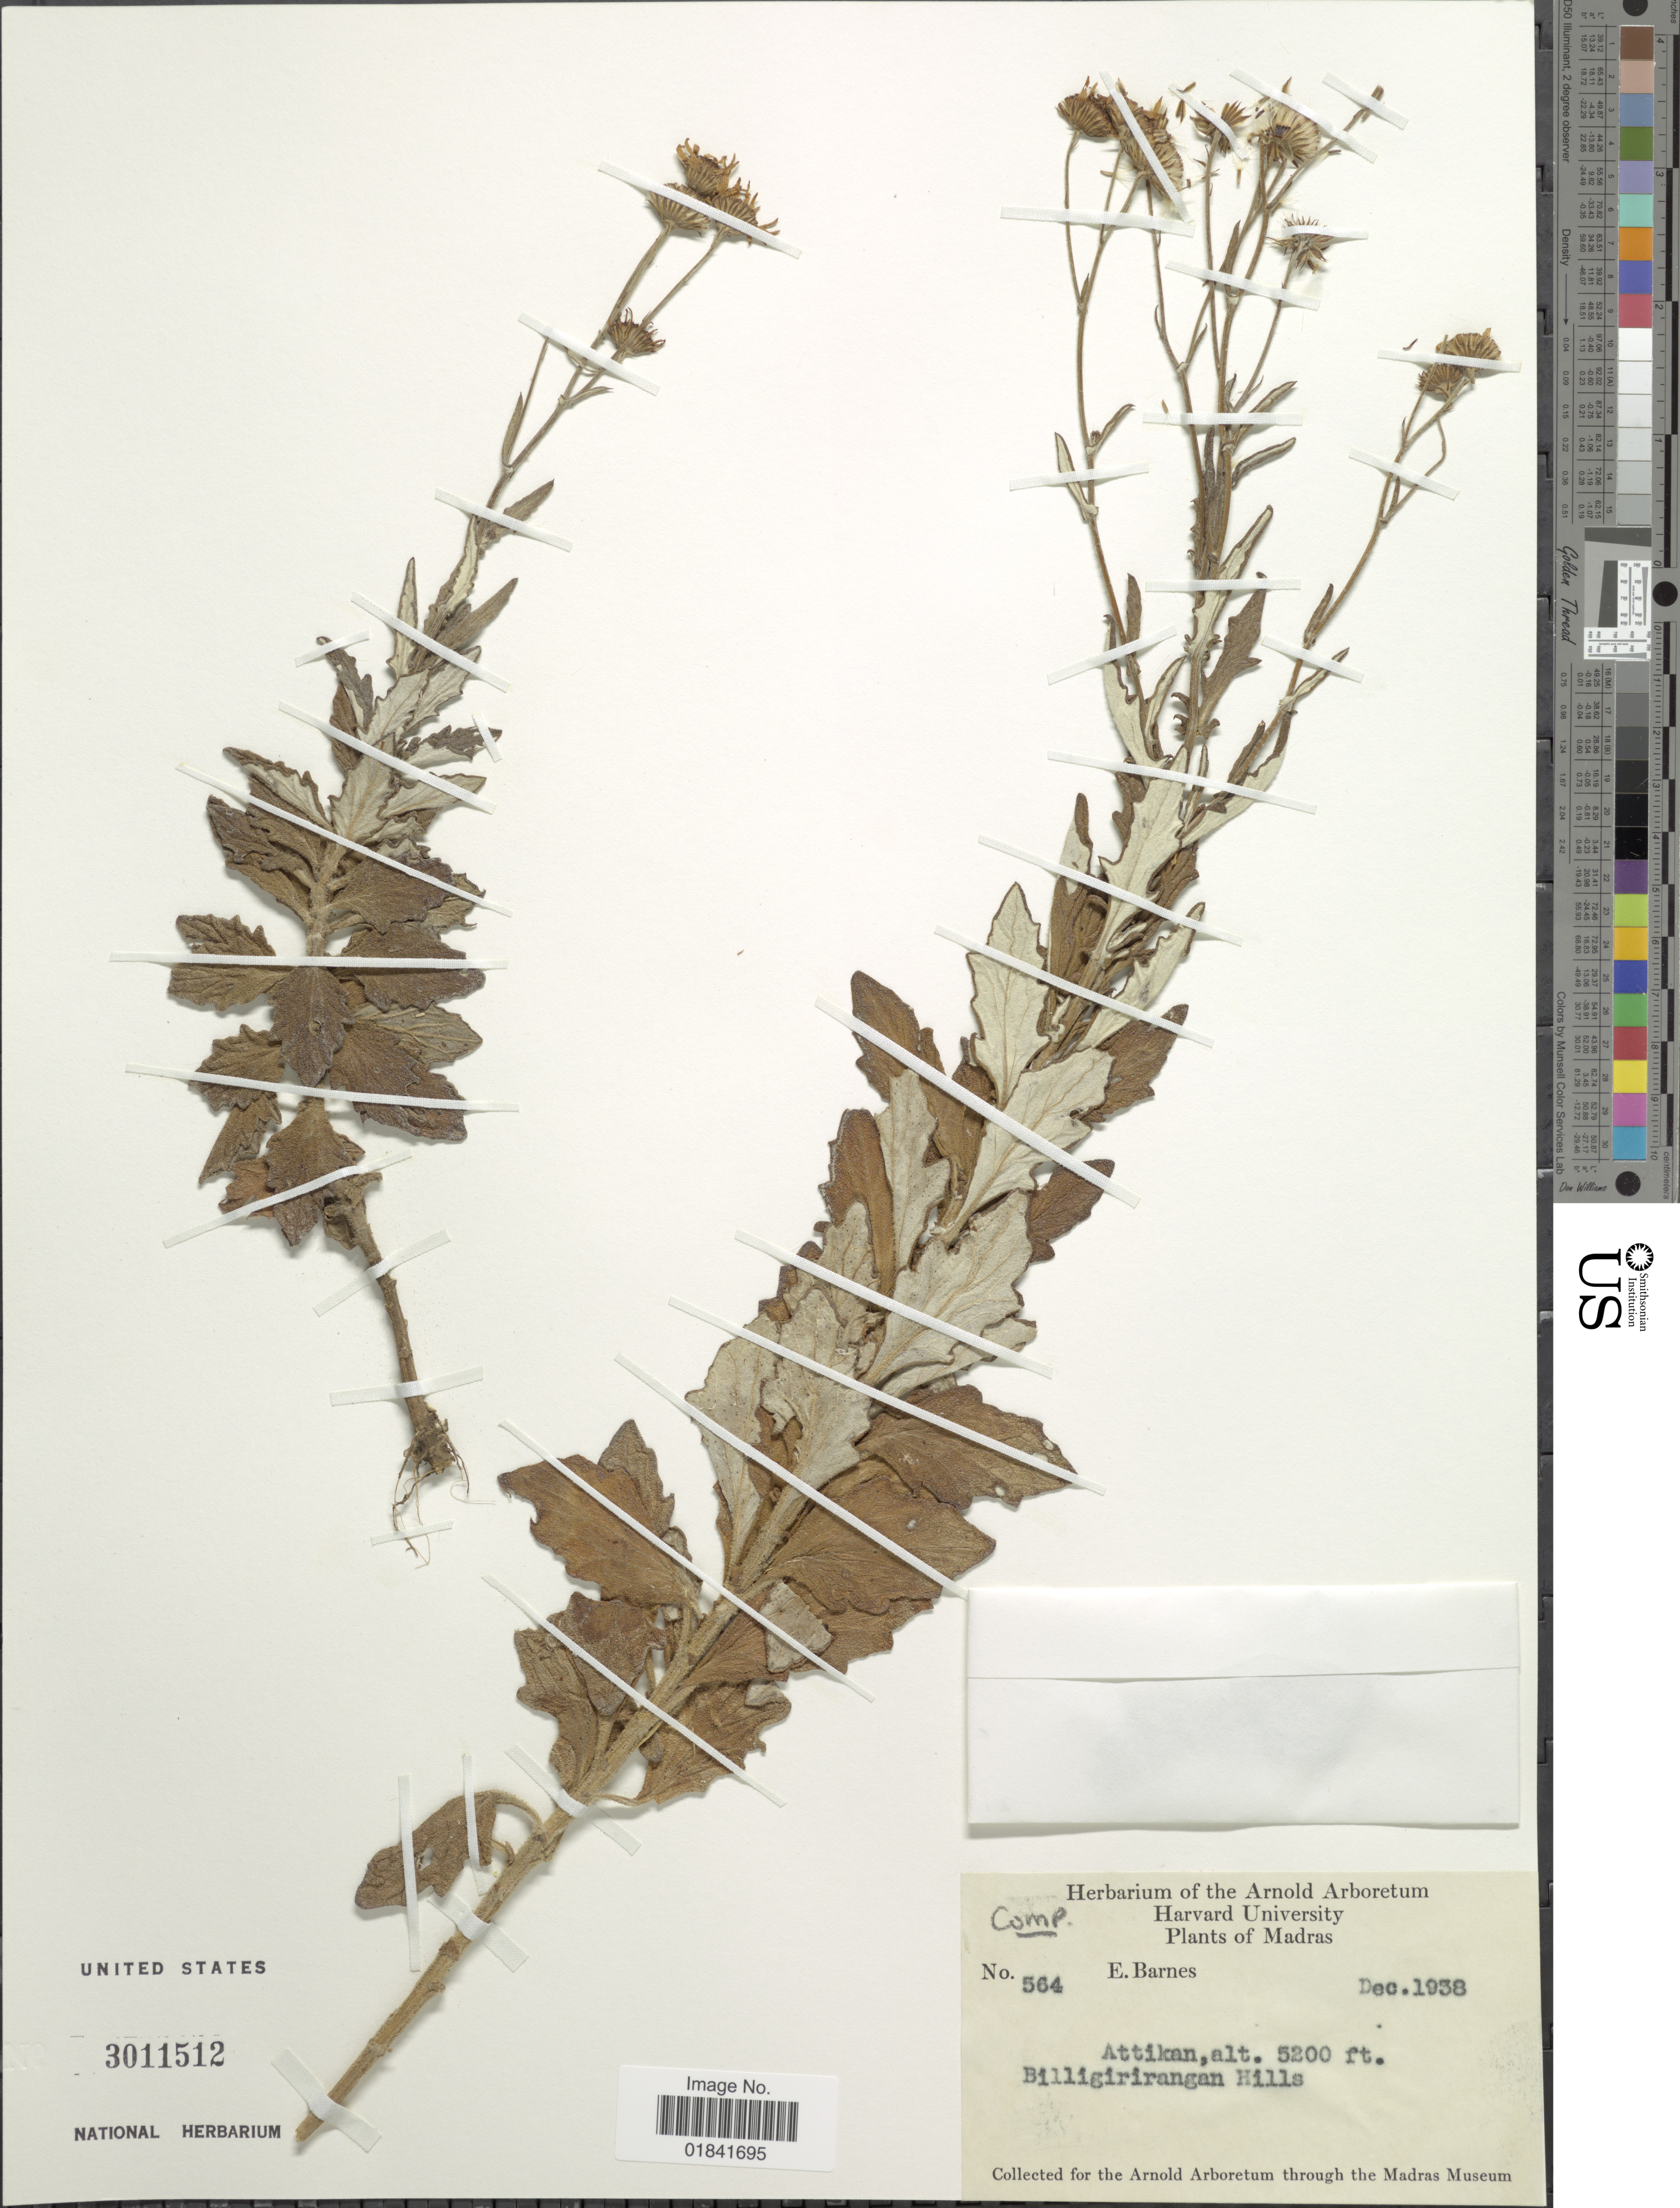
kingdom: Plantae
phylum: Tracheophyta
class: Magnoliopsida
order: Asterales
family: Asteraceae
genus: Senecio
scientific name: Senecio sp.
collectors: E. Barnes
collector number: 564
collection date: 1938-12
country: India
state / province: Karnataka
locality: Attikan, Biligirirangan Hills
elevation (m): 1585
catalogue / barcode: US 3011512